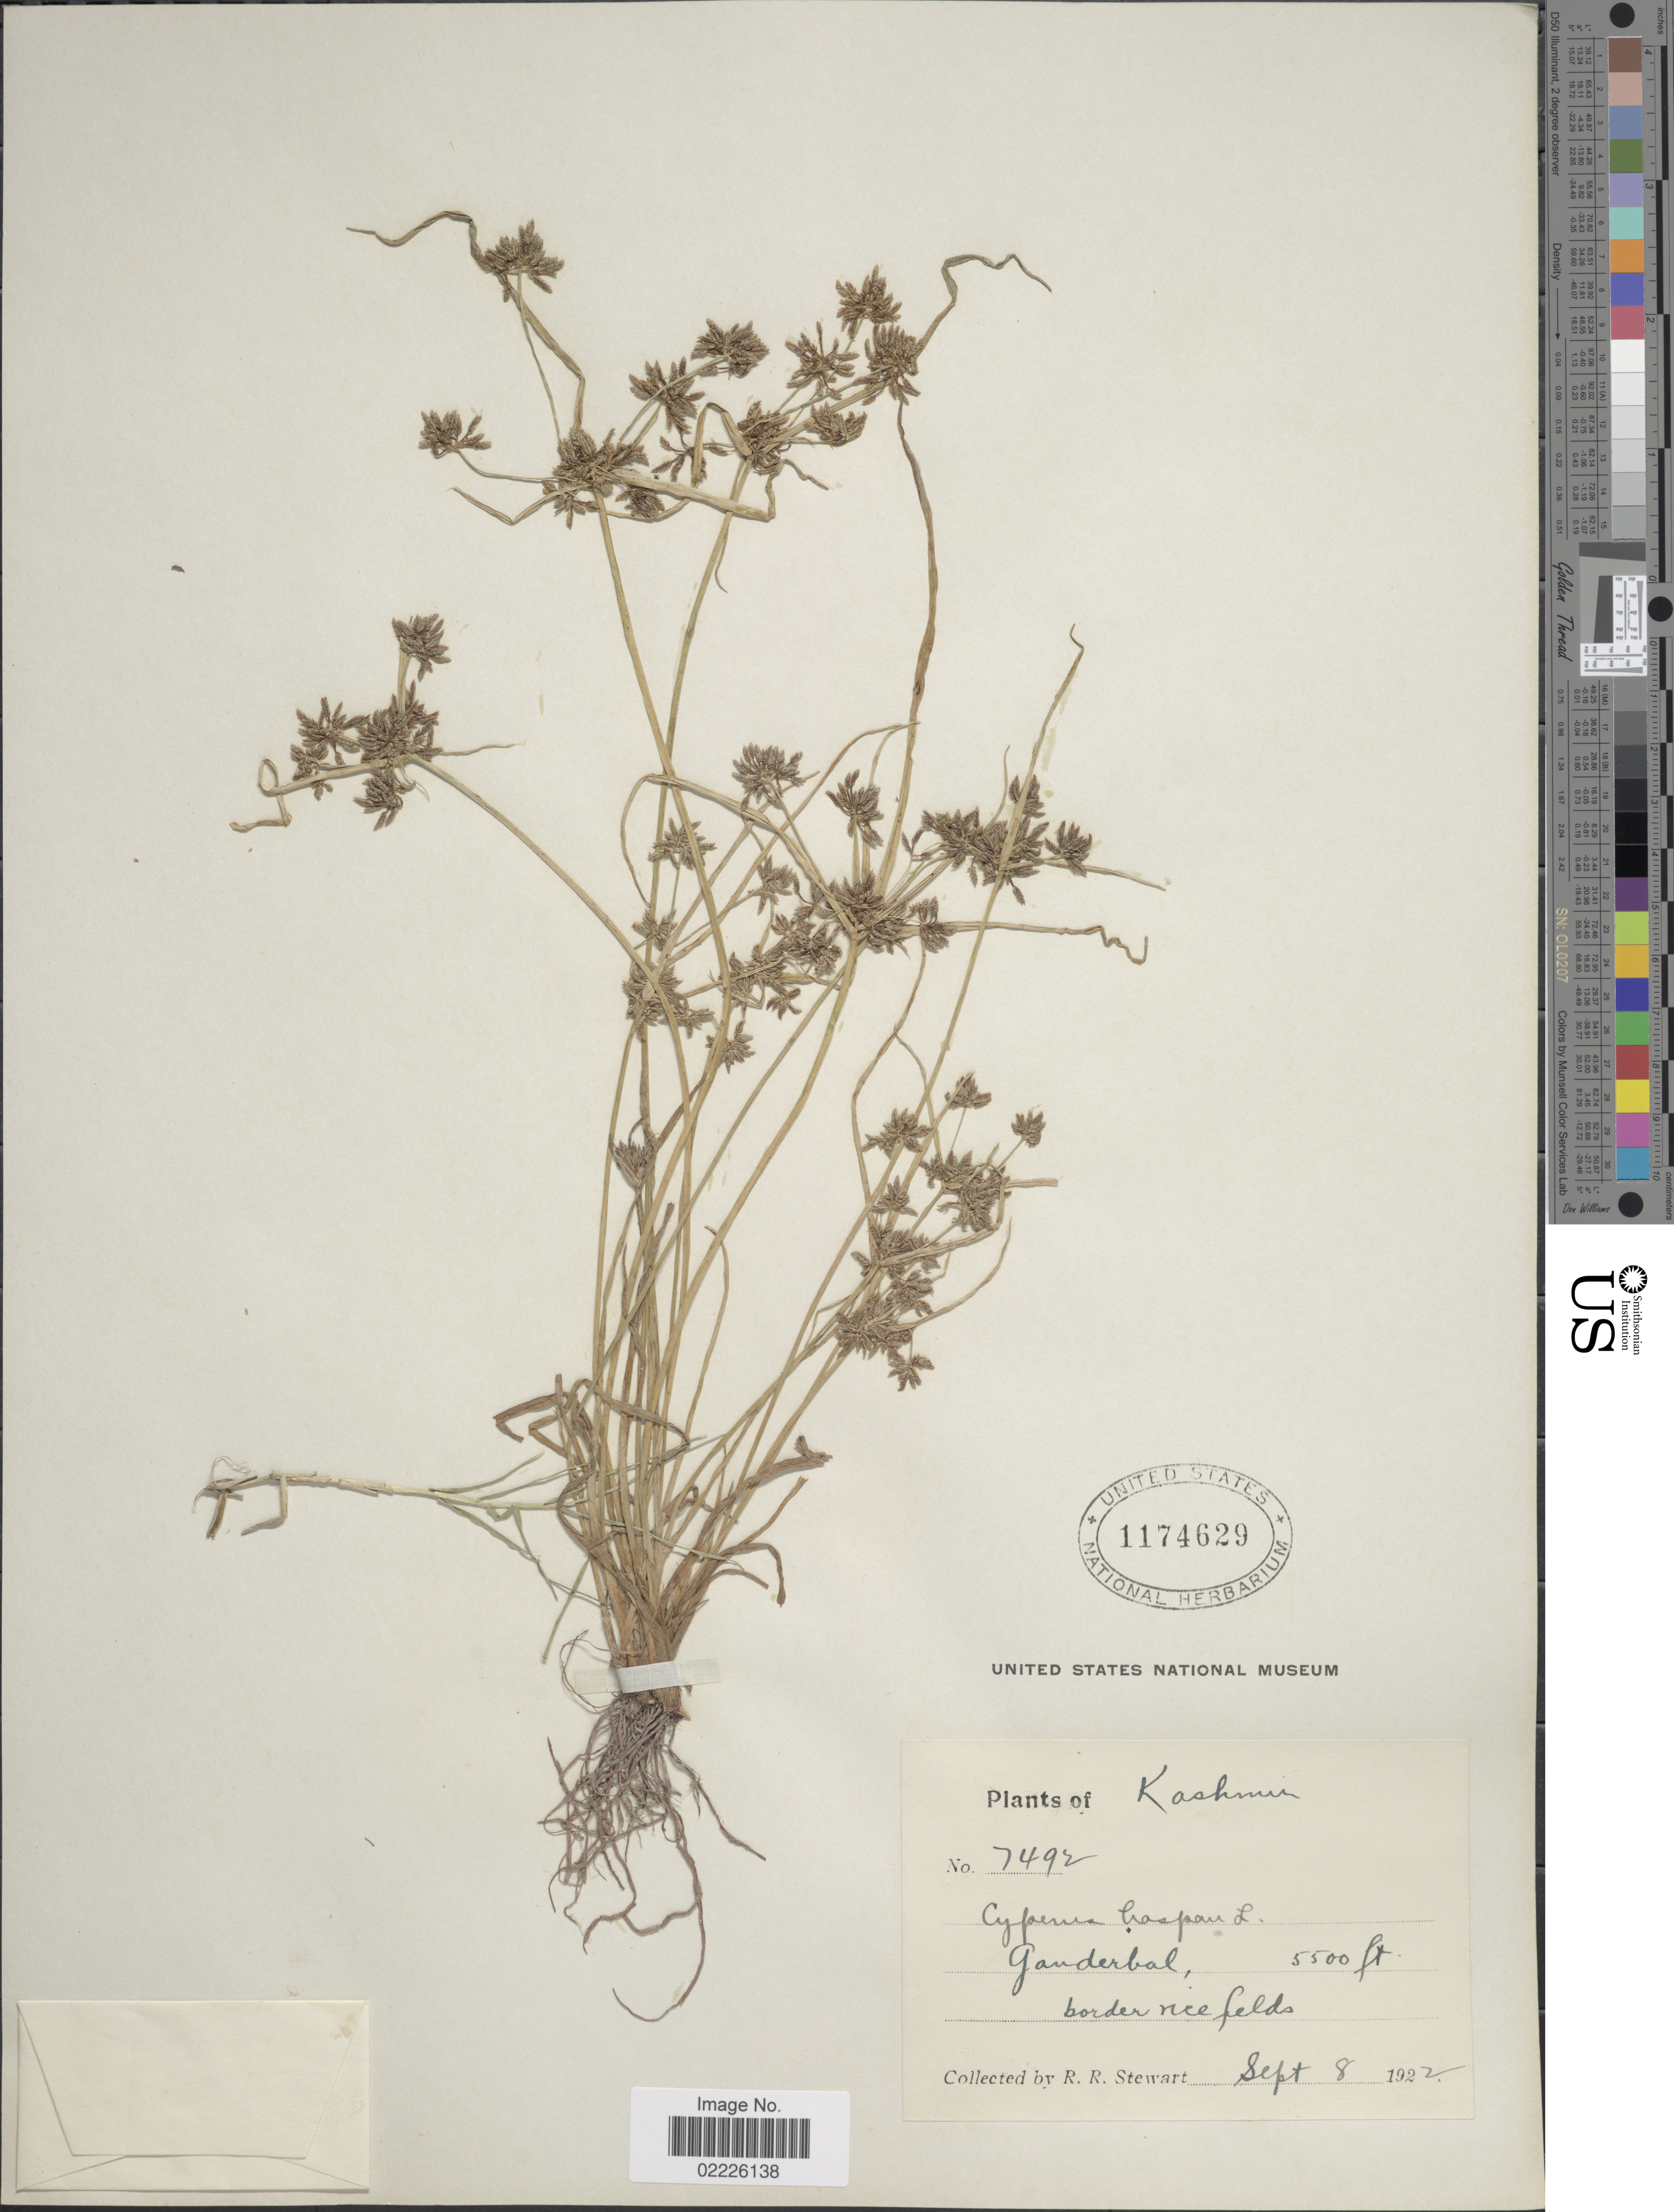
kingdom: Plantae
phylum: Tracheophyta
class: Liliopsida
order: Poales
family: Cyperaceae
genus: Cyperus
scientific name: Cyperus fuscus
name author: L.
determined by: Strong, Mark T., (BOT), Smithsonian Institution - National Museum of Natural History (UNITED STATES)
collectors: R. R. Stewart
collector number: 7492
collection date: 1922-09-08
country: India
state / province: Jammu and Kashmir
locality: Kashmir, Ganderbal, border rice fields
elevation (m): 1676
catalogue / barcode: US 1174629